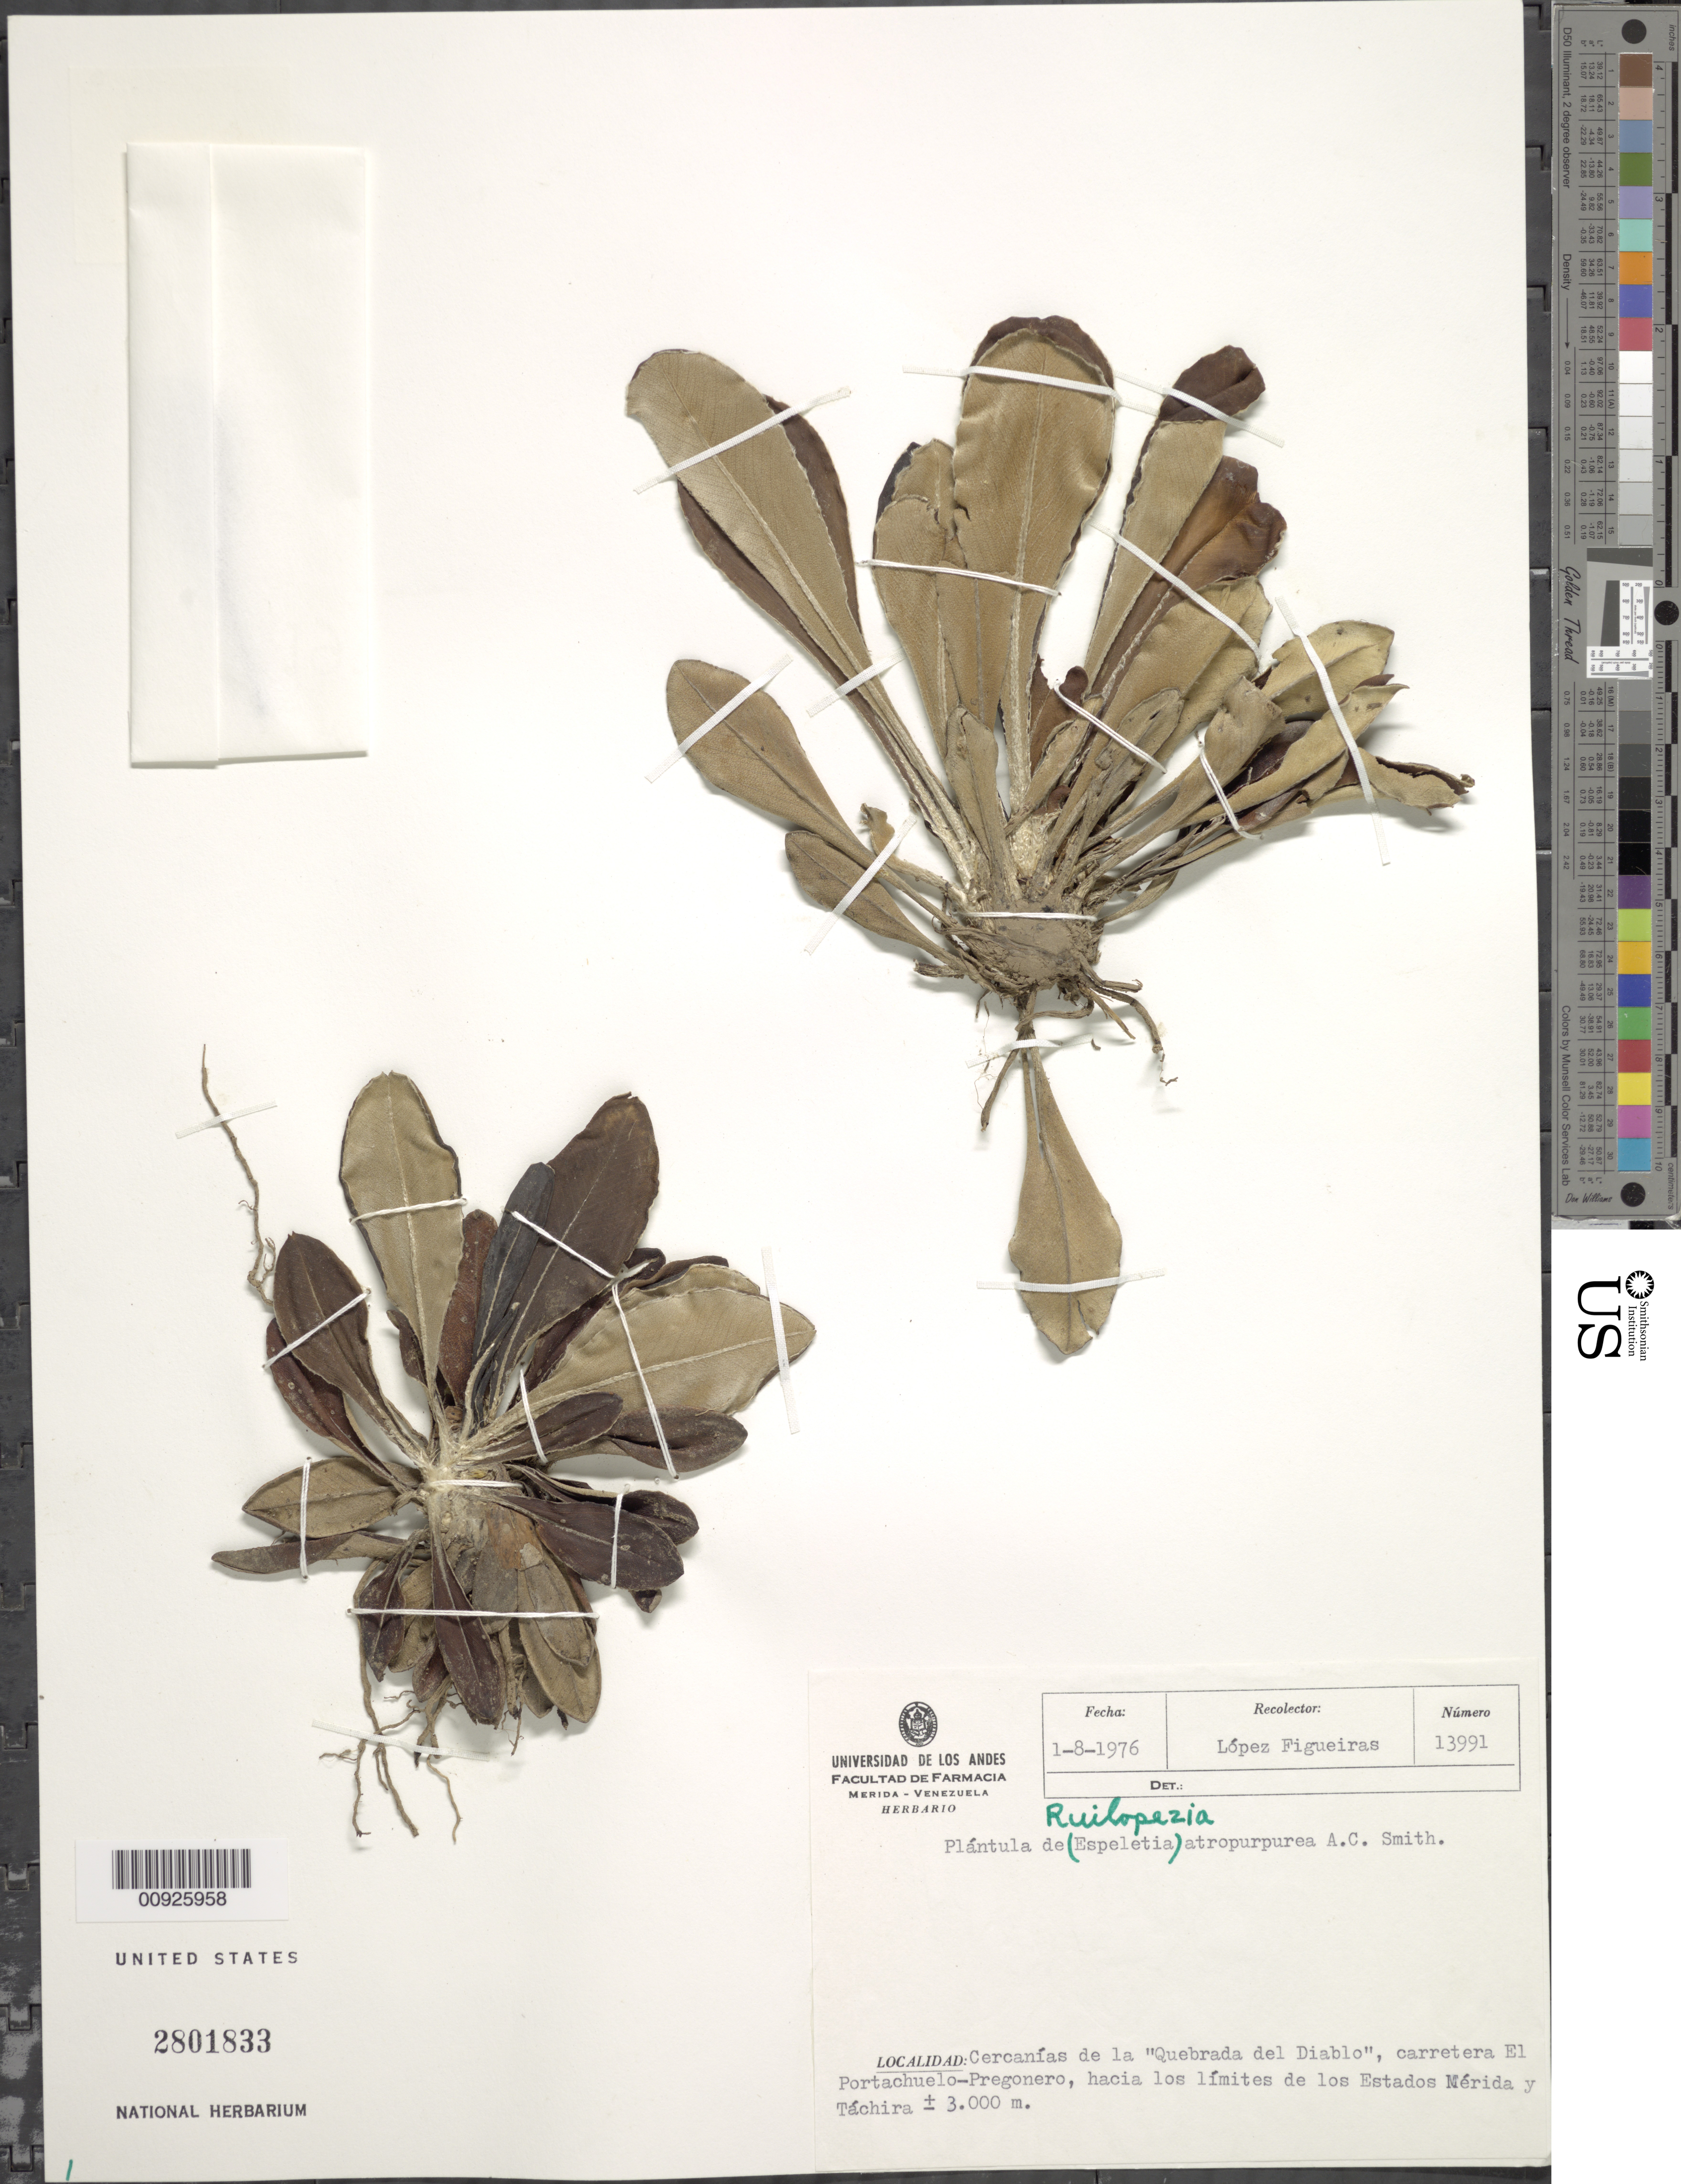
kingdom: Plantae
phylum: Tracheophyta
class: Magnoliopsida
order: Asterales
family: Asteraceae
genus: Ruilopezia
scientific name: Ruilopezia atropurpurea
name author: (A.C. Sm.) Cuatrec.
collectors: M. López Figueiras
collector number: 13991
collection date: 1976-08-01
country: Venezuela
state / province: Táchira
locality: Cercanías de la Quebrada del Diablo, carretera de El Portachuelo - Pregonero.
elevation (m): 3000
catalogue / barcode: US 2801833